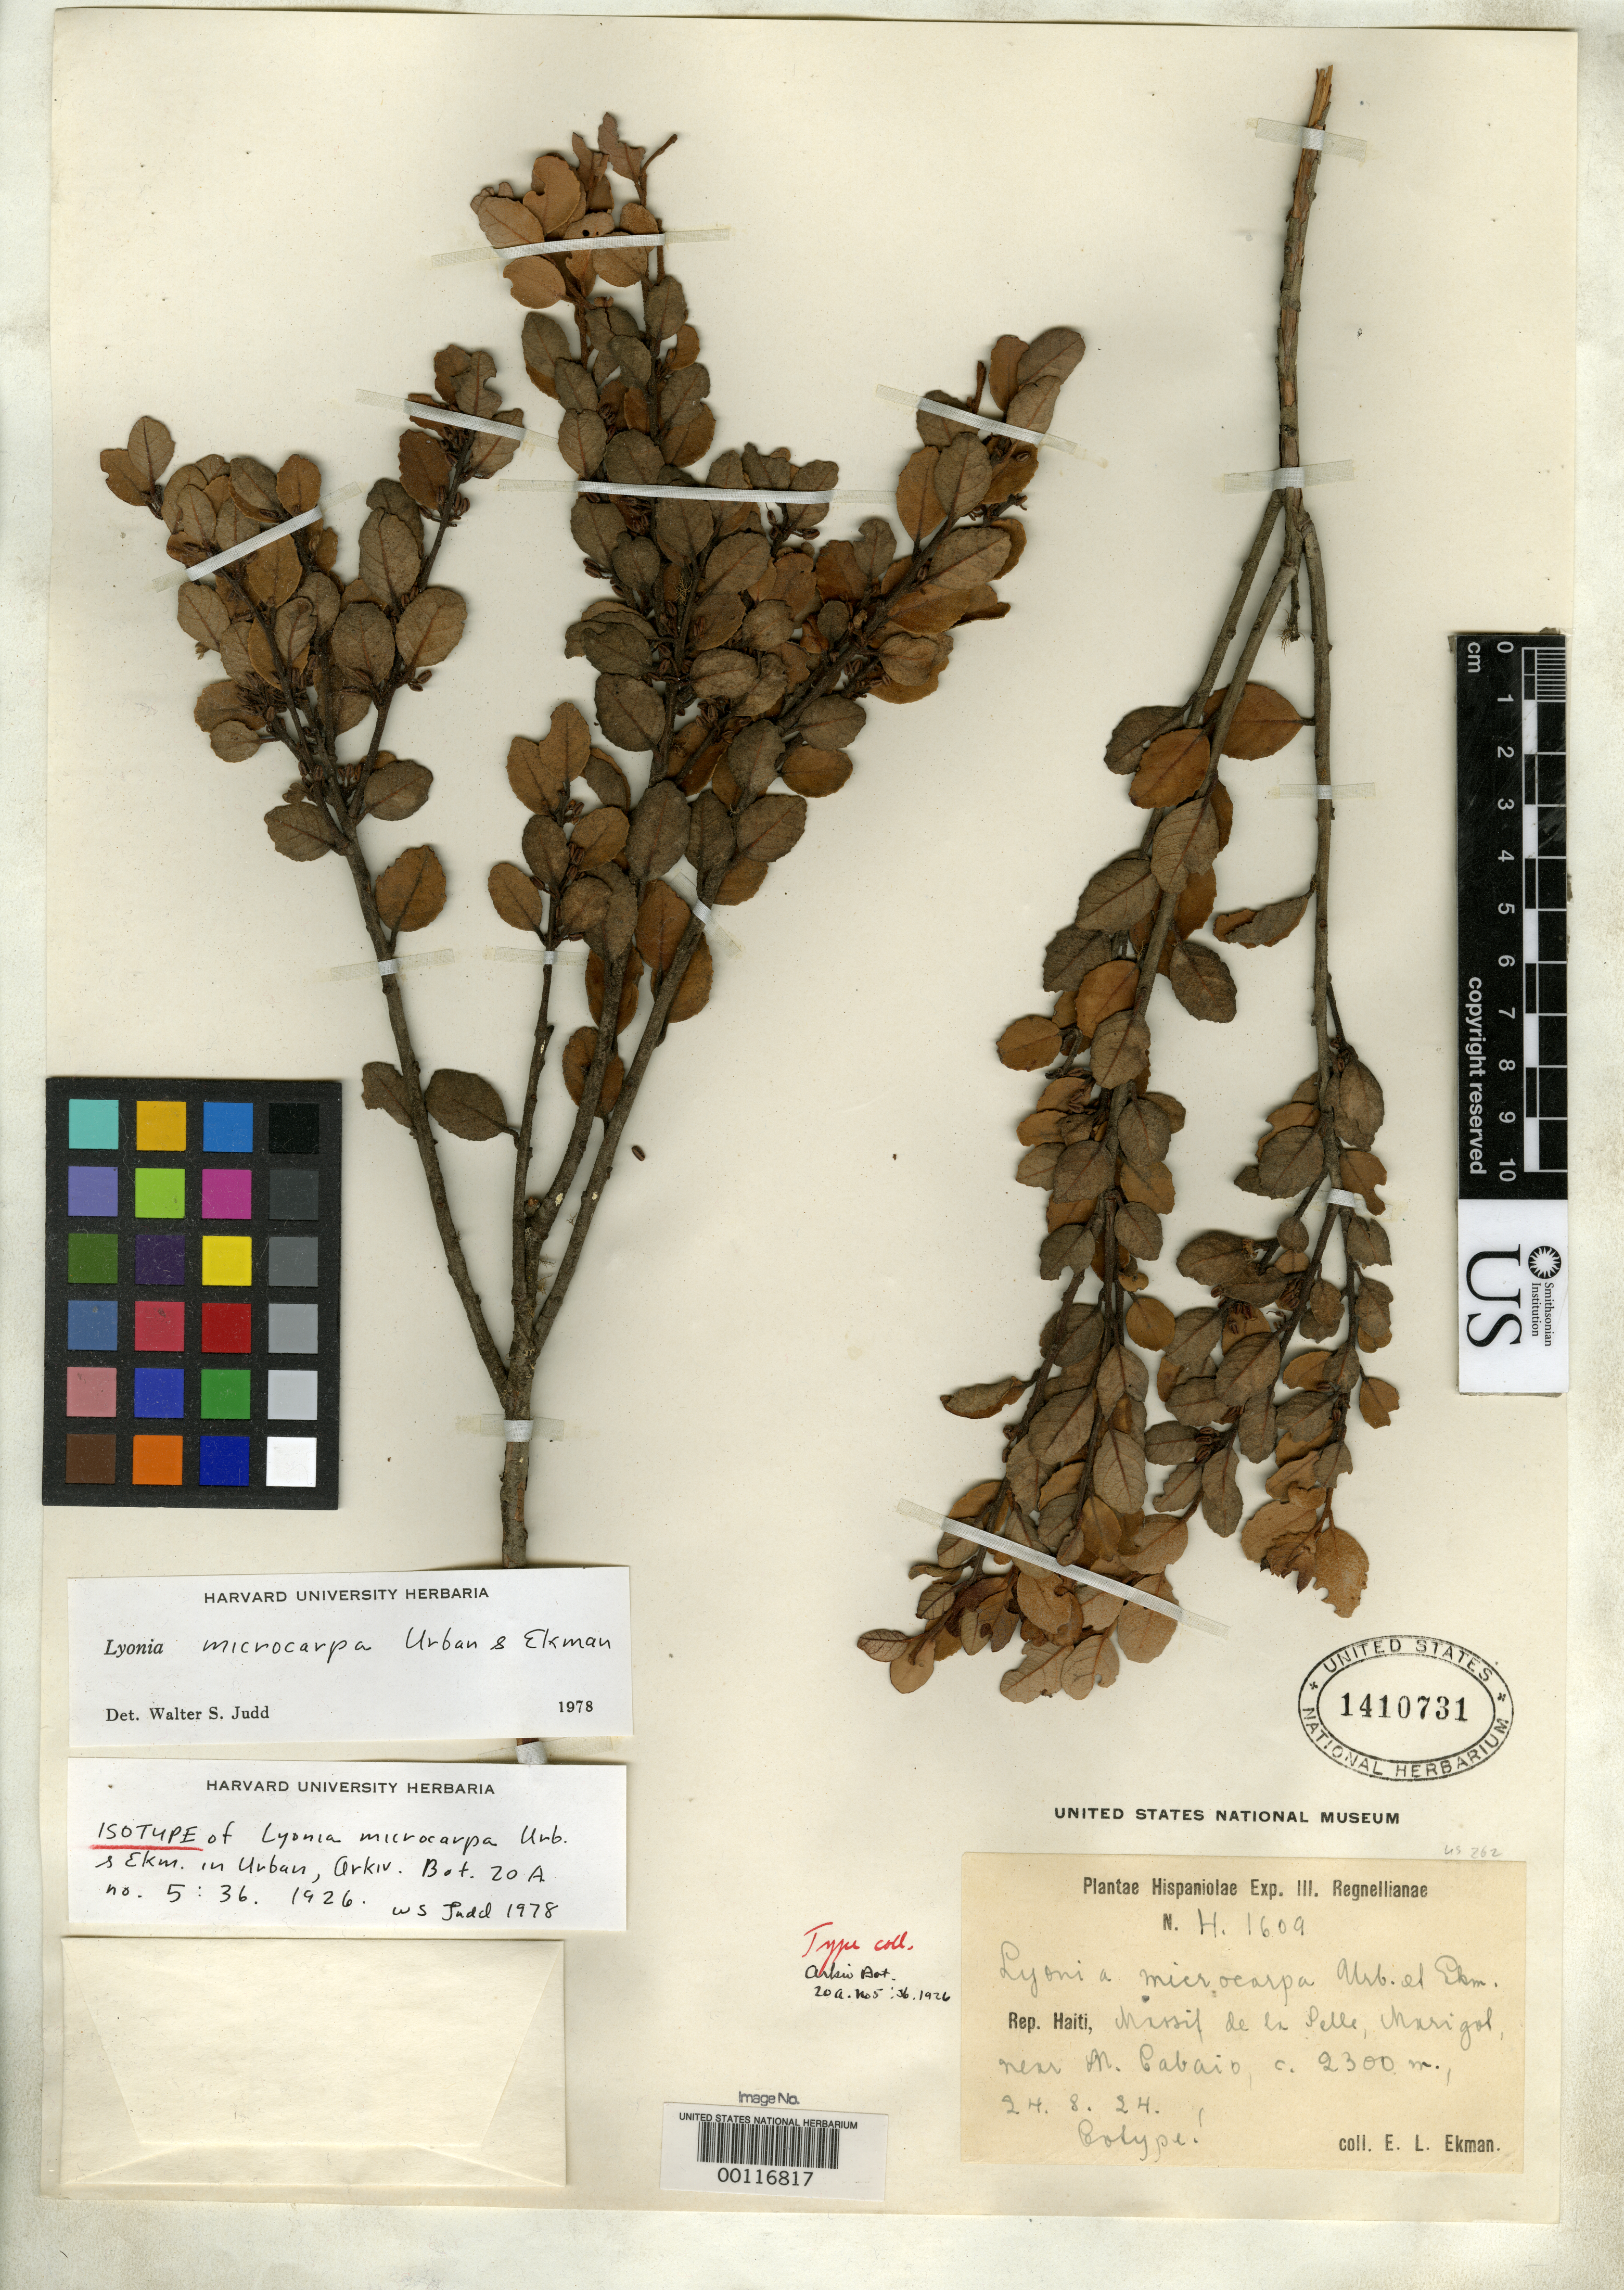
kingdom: Plantae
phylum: Tracheophyta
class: Magnoliopsida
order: Ericales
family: Ericaceae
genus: Lyonia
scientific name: Lyonia microcarpa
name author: Urb. & Ekman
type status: Isotype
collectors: E. L. Ekman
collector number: H 1609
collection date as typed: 24 Aug 1924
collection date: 1924-08-24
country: Haiti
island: Hispaniola Island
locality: Morne de La Selle, Morne Cabaio.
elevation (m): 2200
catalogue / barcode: US 1410731